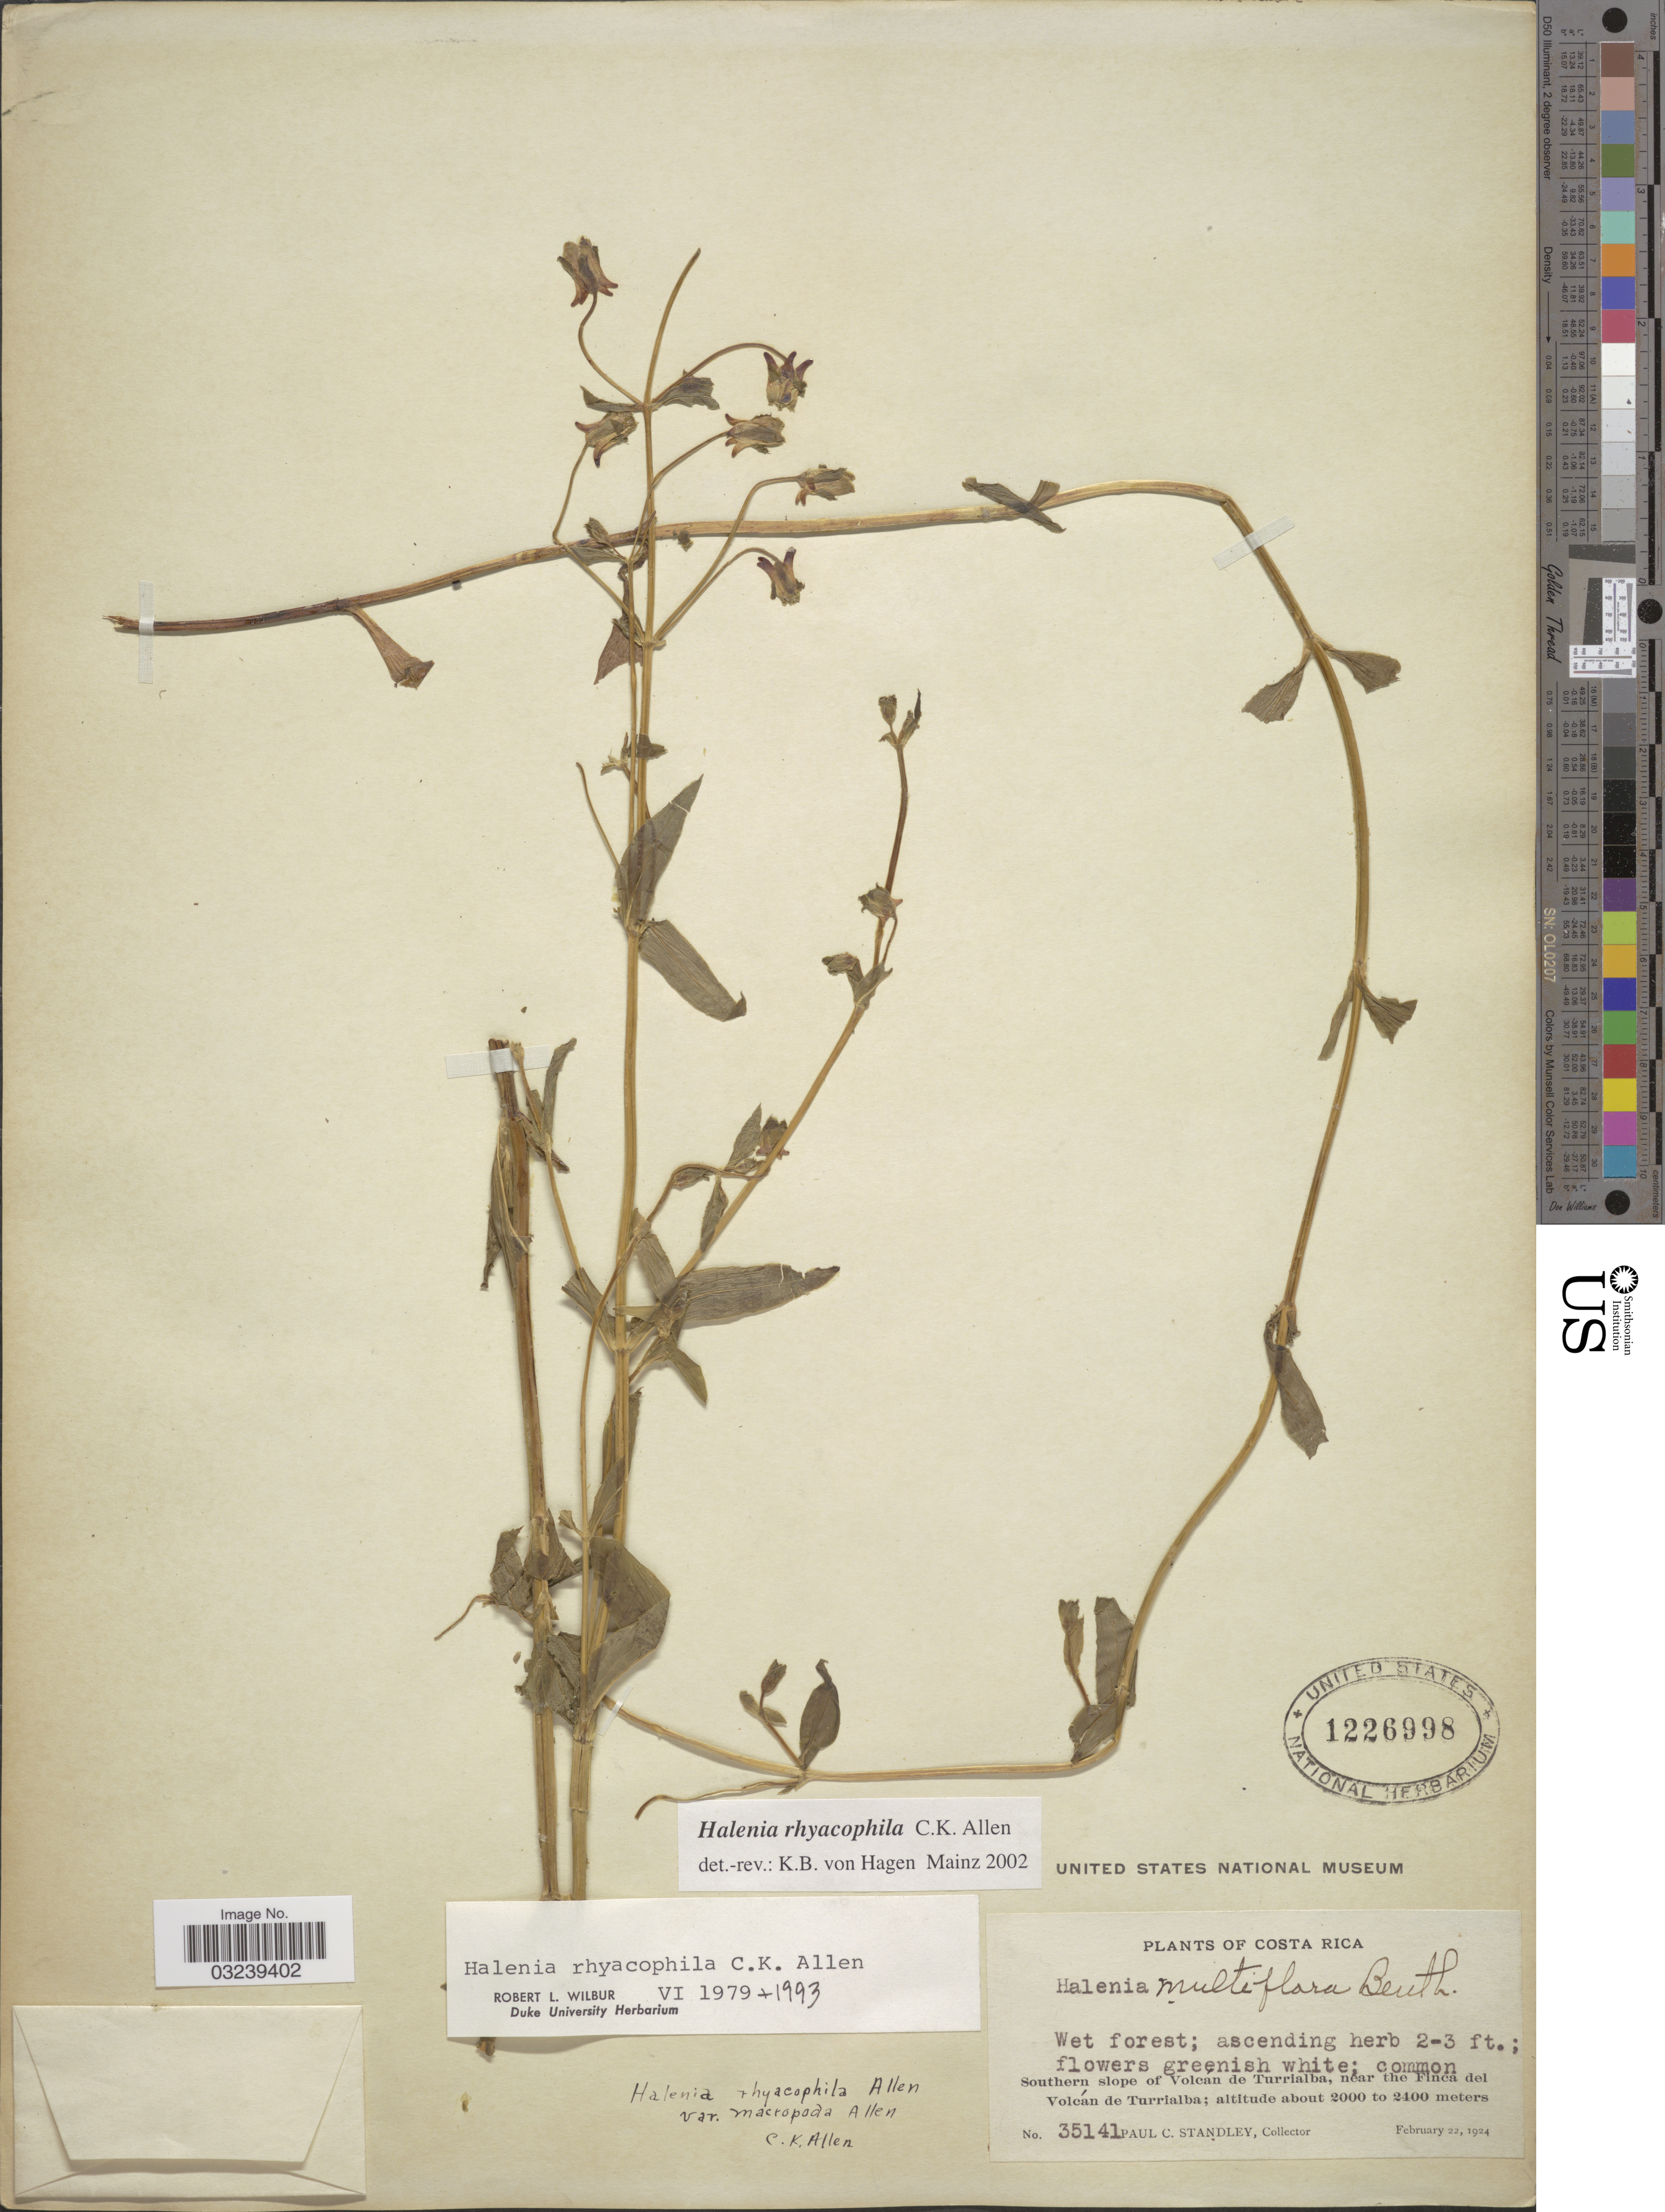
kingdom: Plantae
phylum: Tracheophyta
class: Magnoliopsida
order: Gentianales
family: Gentianaceae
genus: Halenia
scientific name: Halenia rhyacophila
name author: C.K. Allen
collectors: P. C. Standley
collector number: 35141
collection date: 1924-02-22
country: Costa Rica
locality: Southern slope of Volcan de Turrialba, near the Finca del Volcán de Turrialba.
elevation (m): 2000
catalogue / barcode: US 1226998